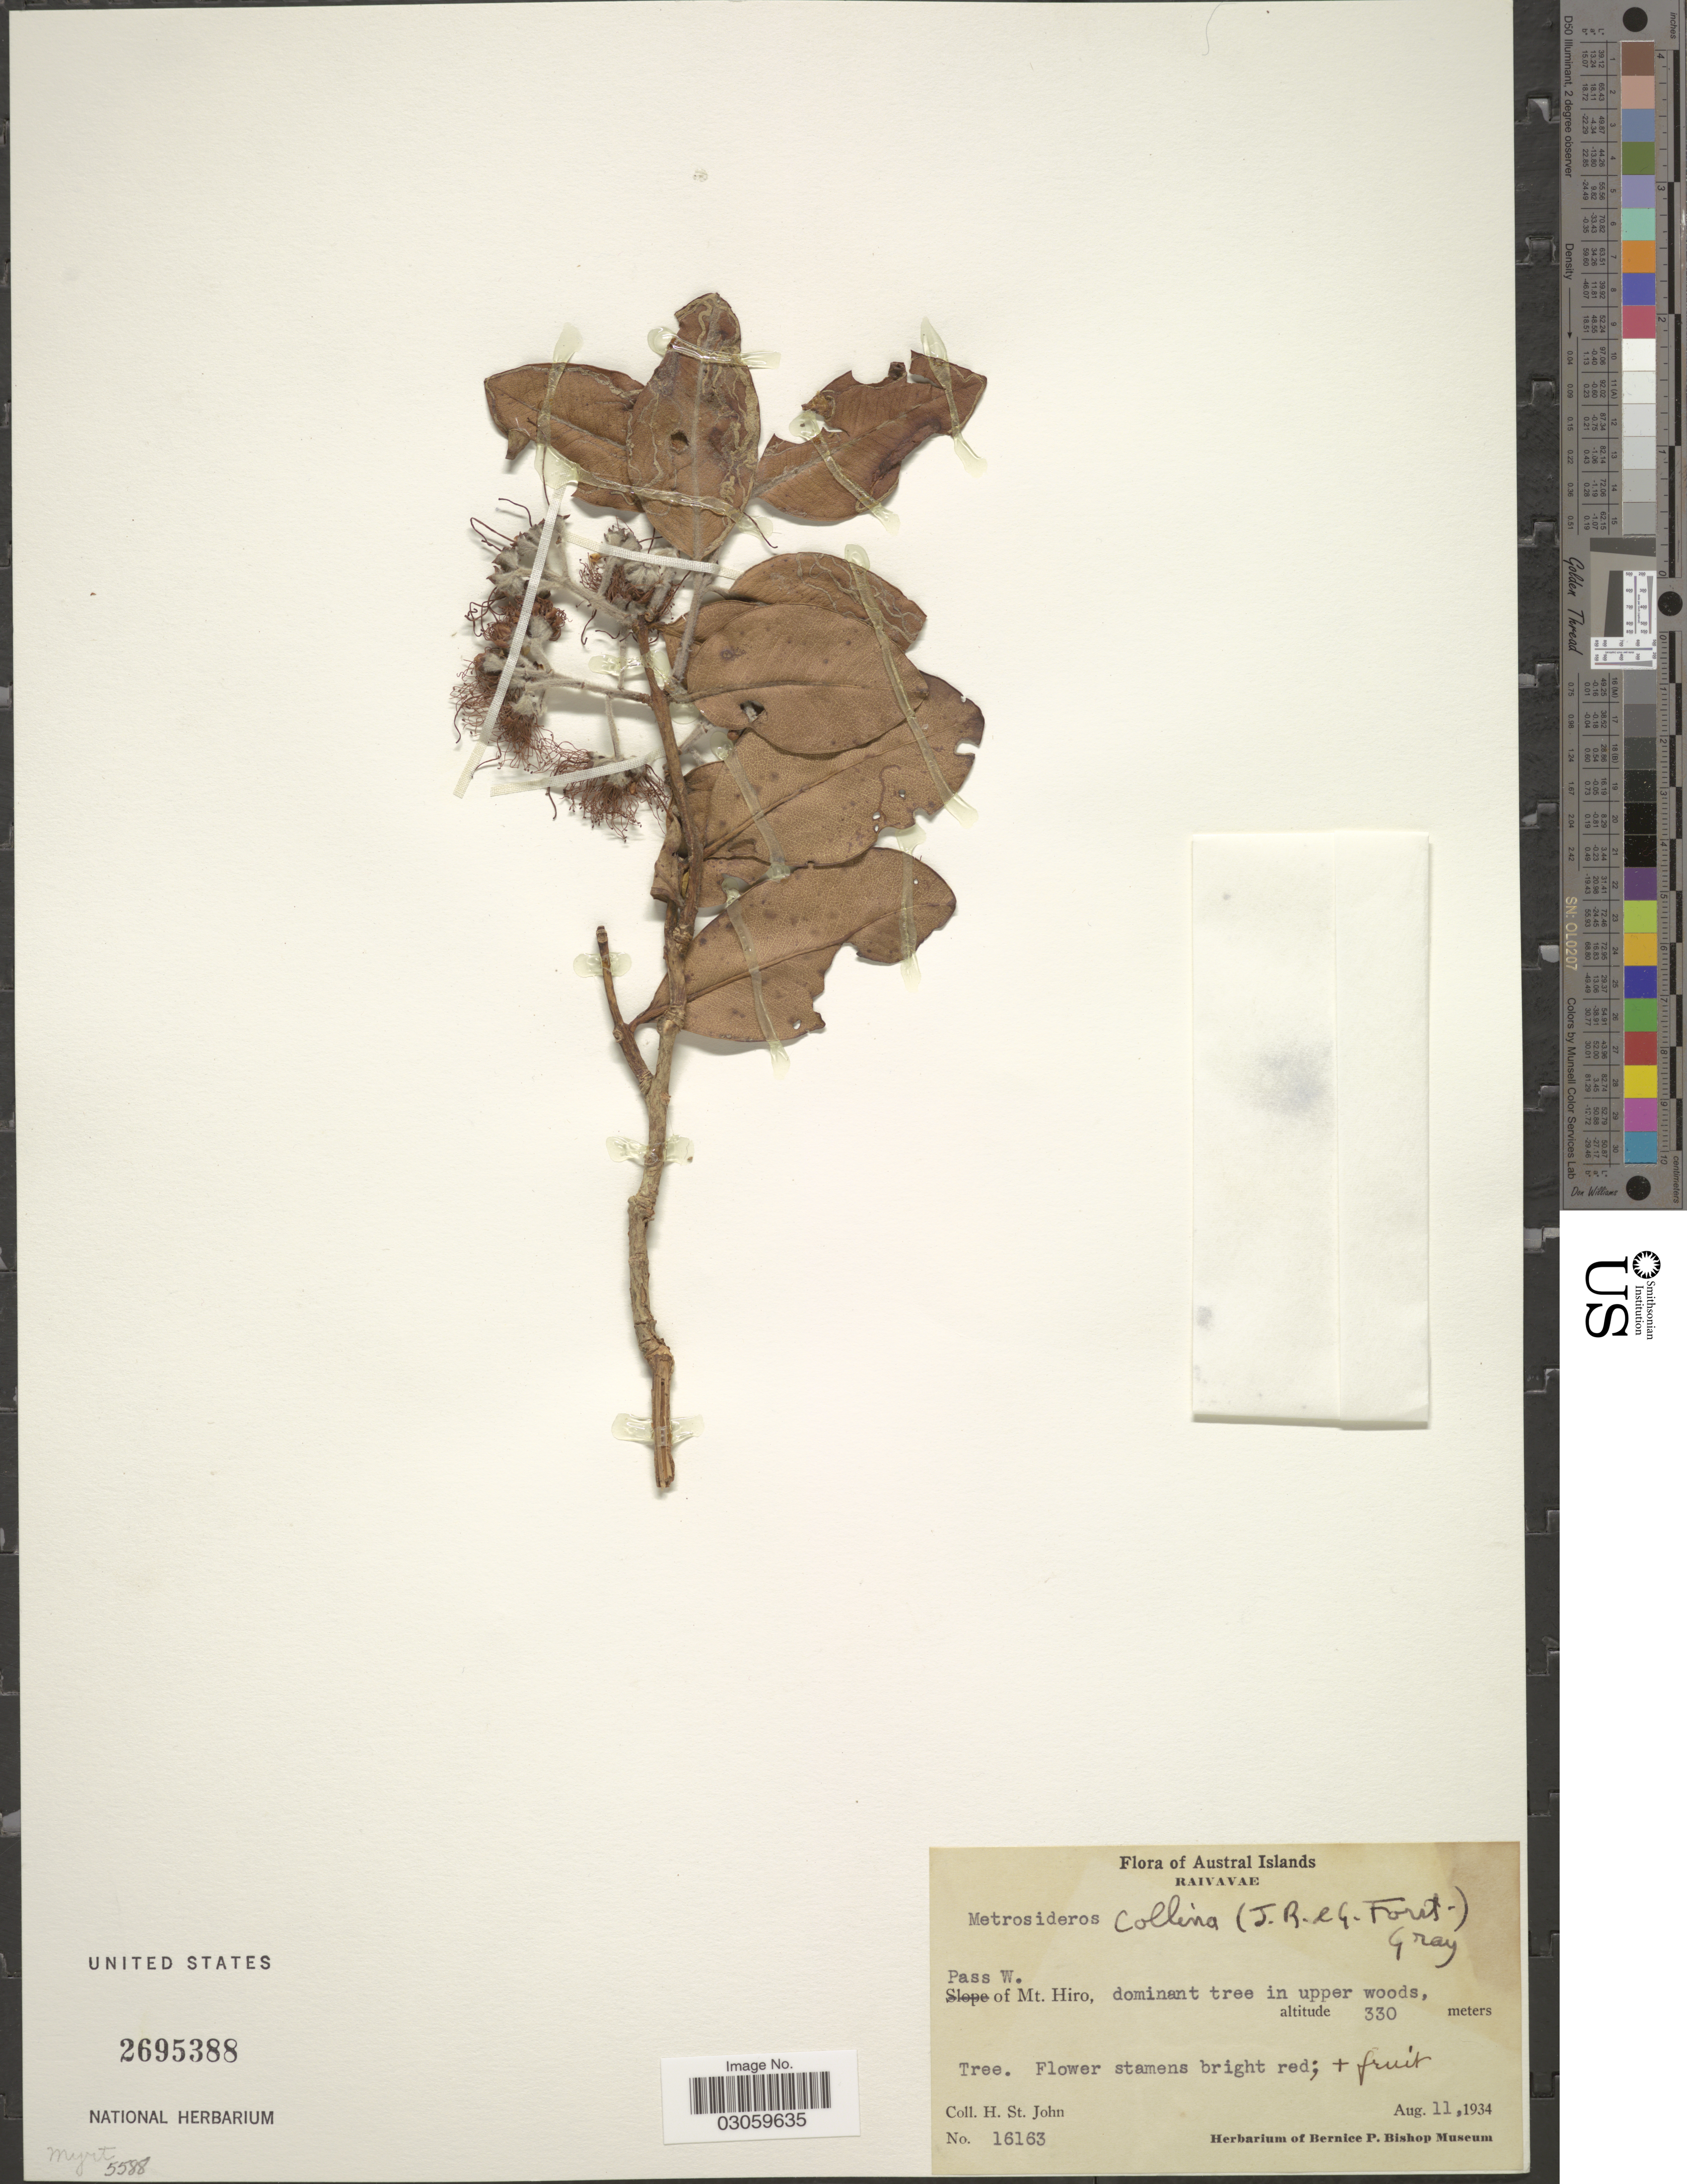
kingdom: Plantae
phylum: Tracheophyta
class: Magnoliopsida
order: Myrtales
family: Myrtaceae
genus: Metrosideros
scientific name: Metrosideros collina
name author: (J.R. Forst. & G. Forst.) A. Gray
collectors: H. St. John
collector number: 16163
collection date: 1934-08-11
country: French Polynesia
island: Raivavae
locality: Austral Islands. Raivavae. Pass W. of Mt. Hiro, dominant tree in upper woods.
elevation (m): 330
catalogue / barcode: US 2695388